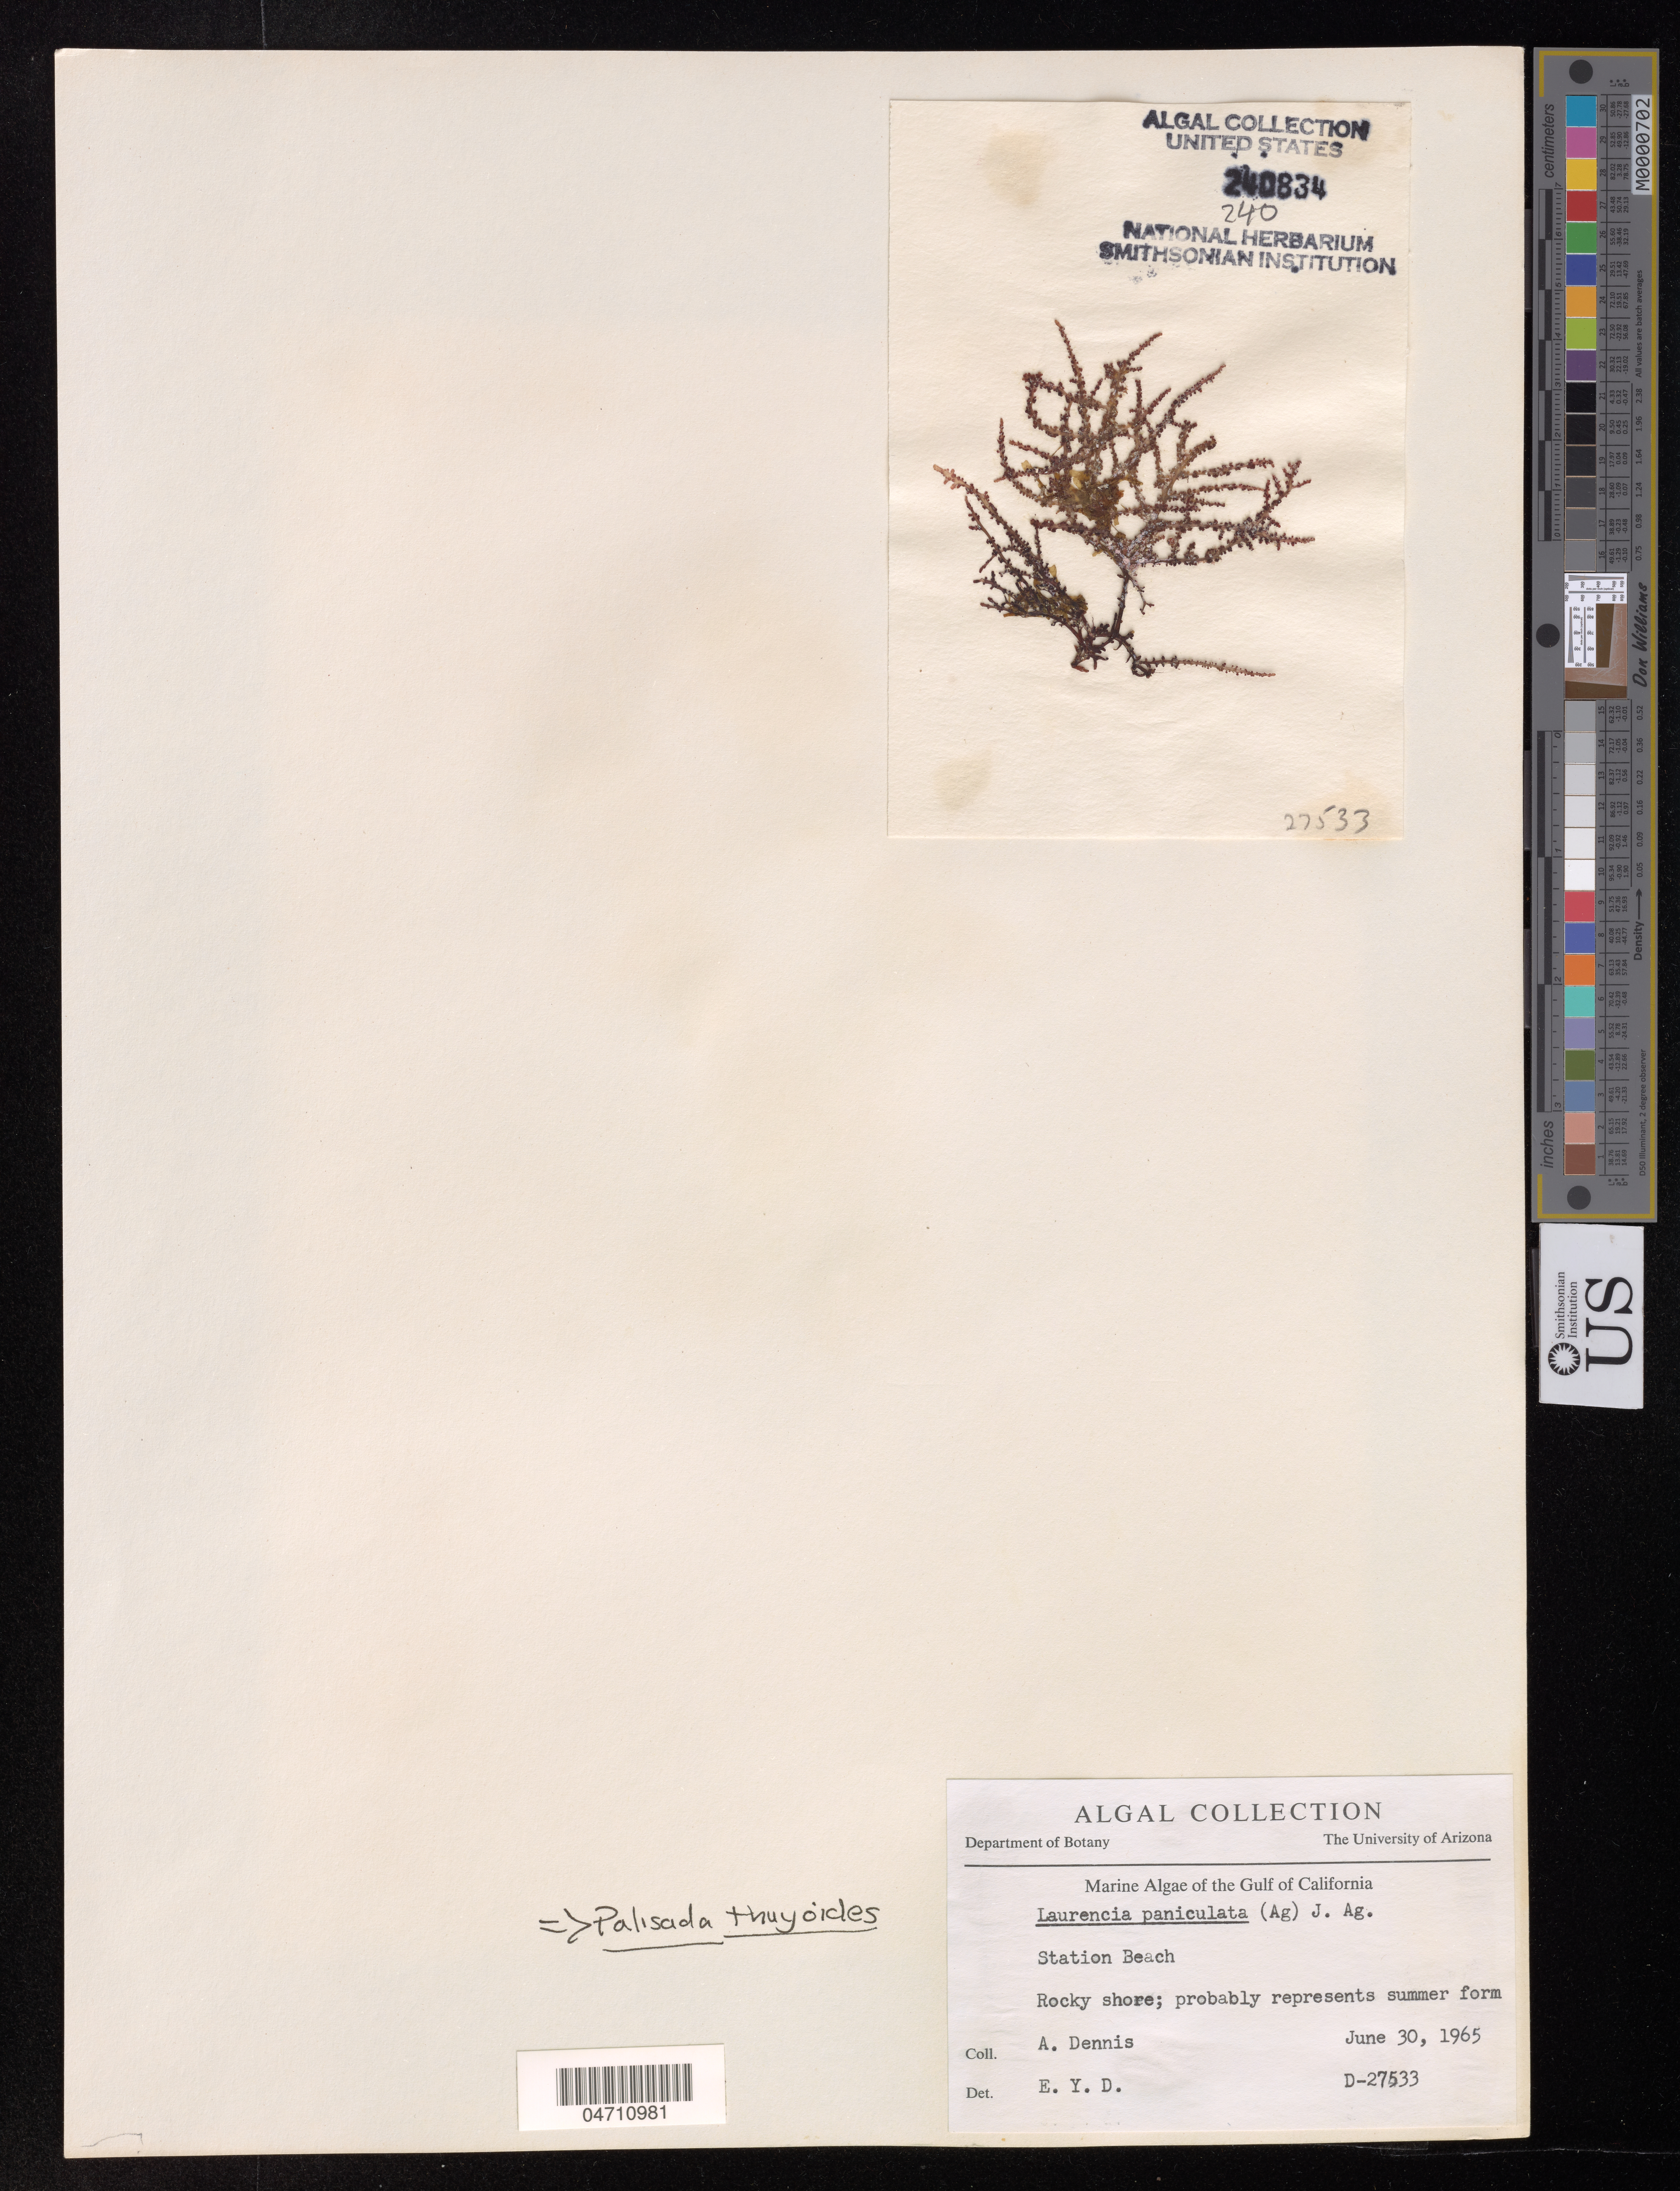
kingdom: Plantae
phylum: Rhodophyta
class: Florideophyceae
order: Ceramiales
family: Rhodomelaceae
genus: Palisada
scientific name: Palisada thuyoides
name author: (Kützing) Cassano et al.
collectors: A. Dennis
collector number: D-27533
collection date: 1965-06-30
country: United States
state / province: California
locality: The Gulf of California, Station Beach.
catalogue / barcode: US 240834